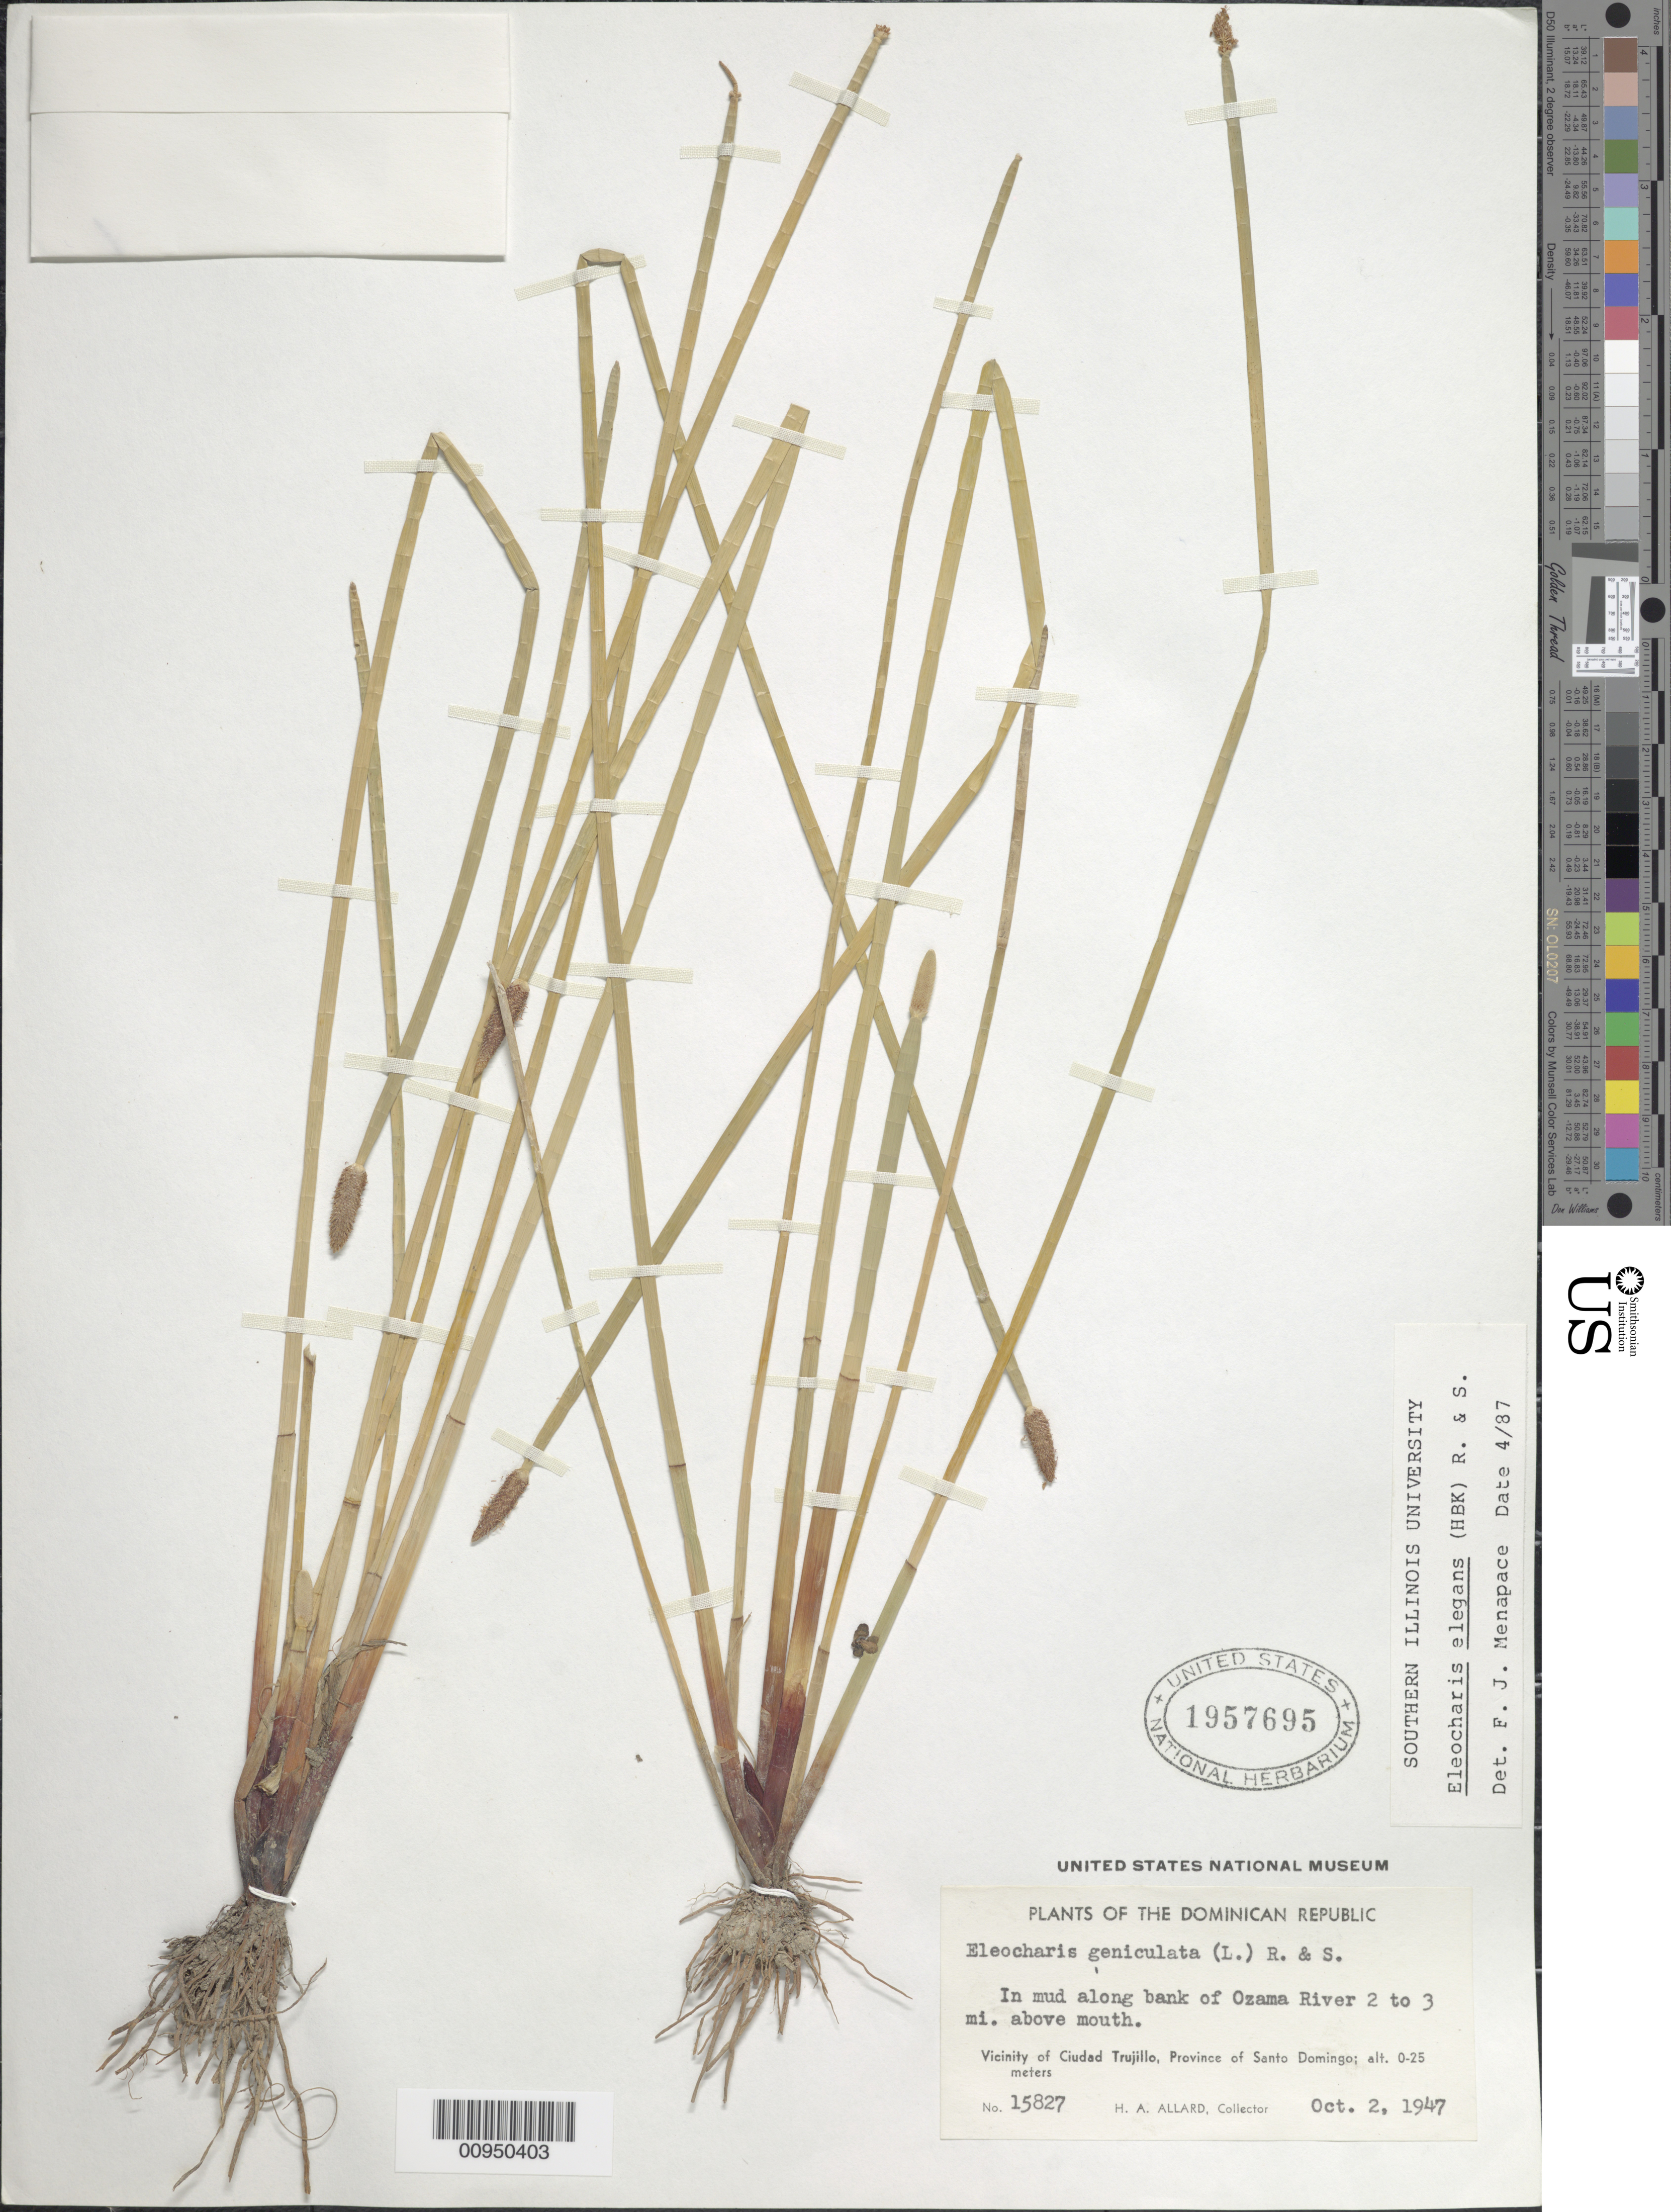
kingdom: Plantae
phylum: Tracheophyta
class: Liliopsida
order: Poales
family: Cyperaceae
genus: Eleocharis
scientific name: Eleocharis elegans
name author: (Kunth) Roem. & Schult.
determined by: Menapace, F. J.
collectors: H. A. Allard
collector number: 15827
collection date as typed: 02 Oct 1947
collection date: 1947-10-02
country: Dominican Republic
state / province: Santo Domingo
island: Hispaniola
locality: Vicinity of Ciudad Trujillo, along bank of Ozama River, 2-3 miles above the mouth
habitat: In mud along bank of river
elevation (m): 0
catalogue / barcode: US 1957695